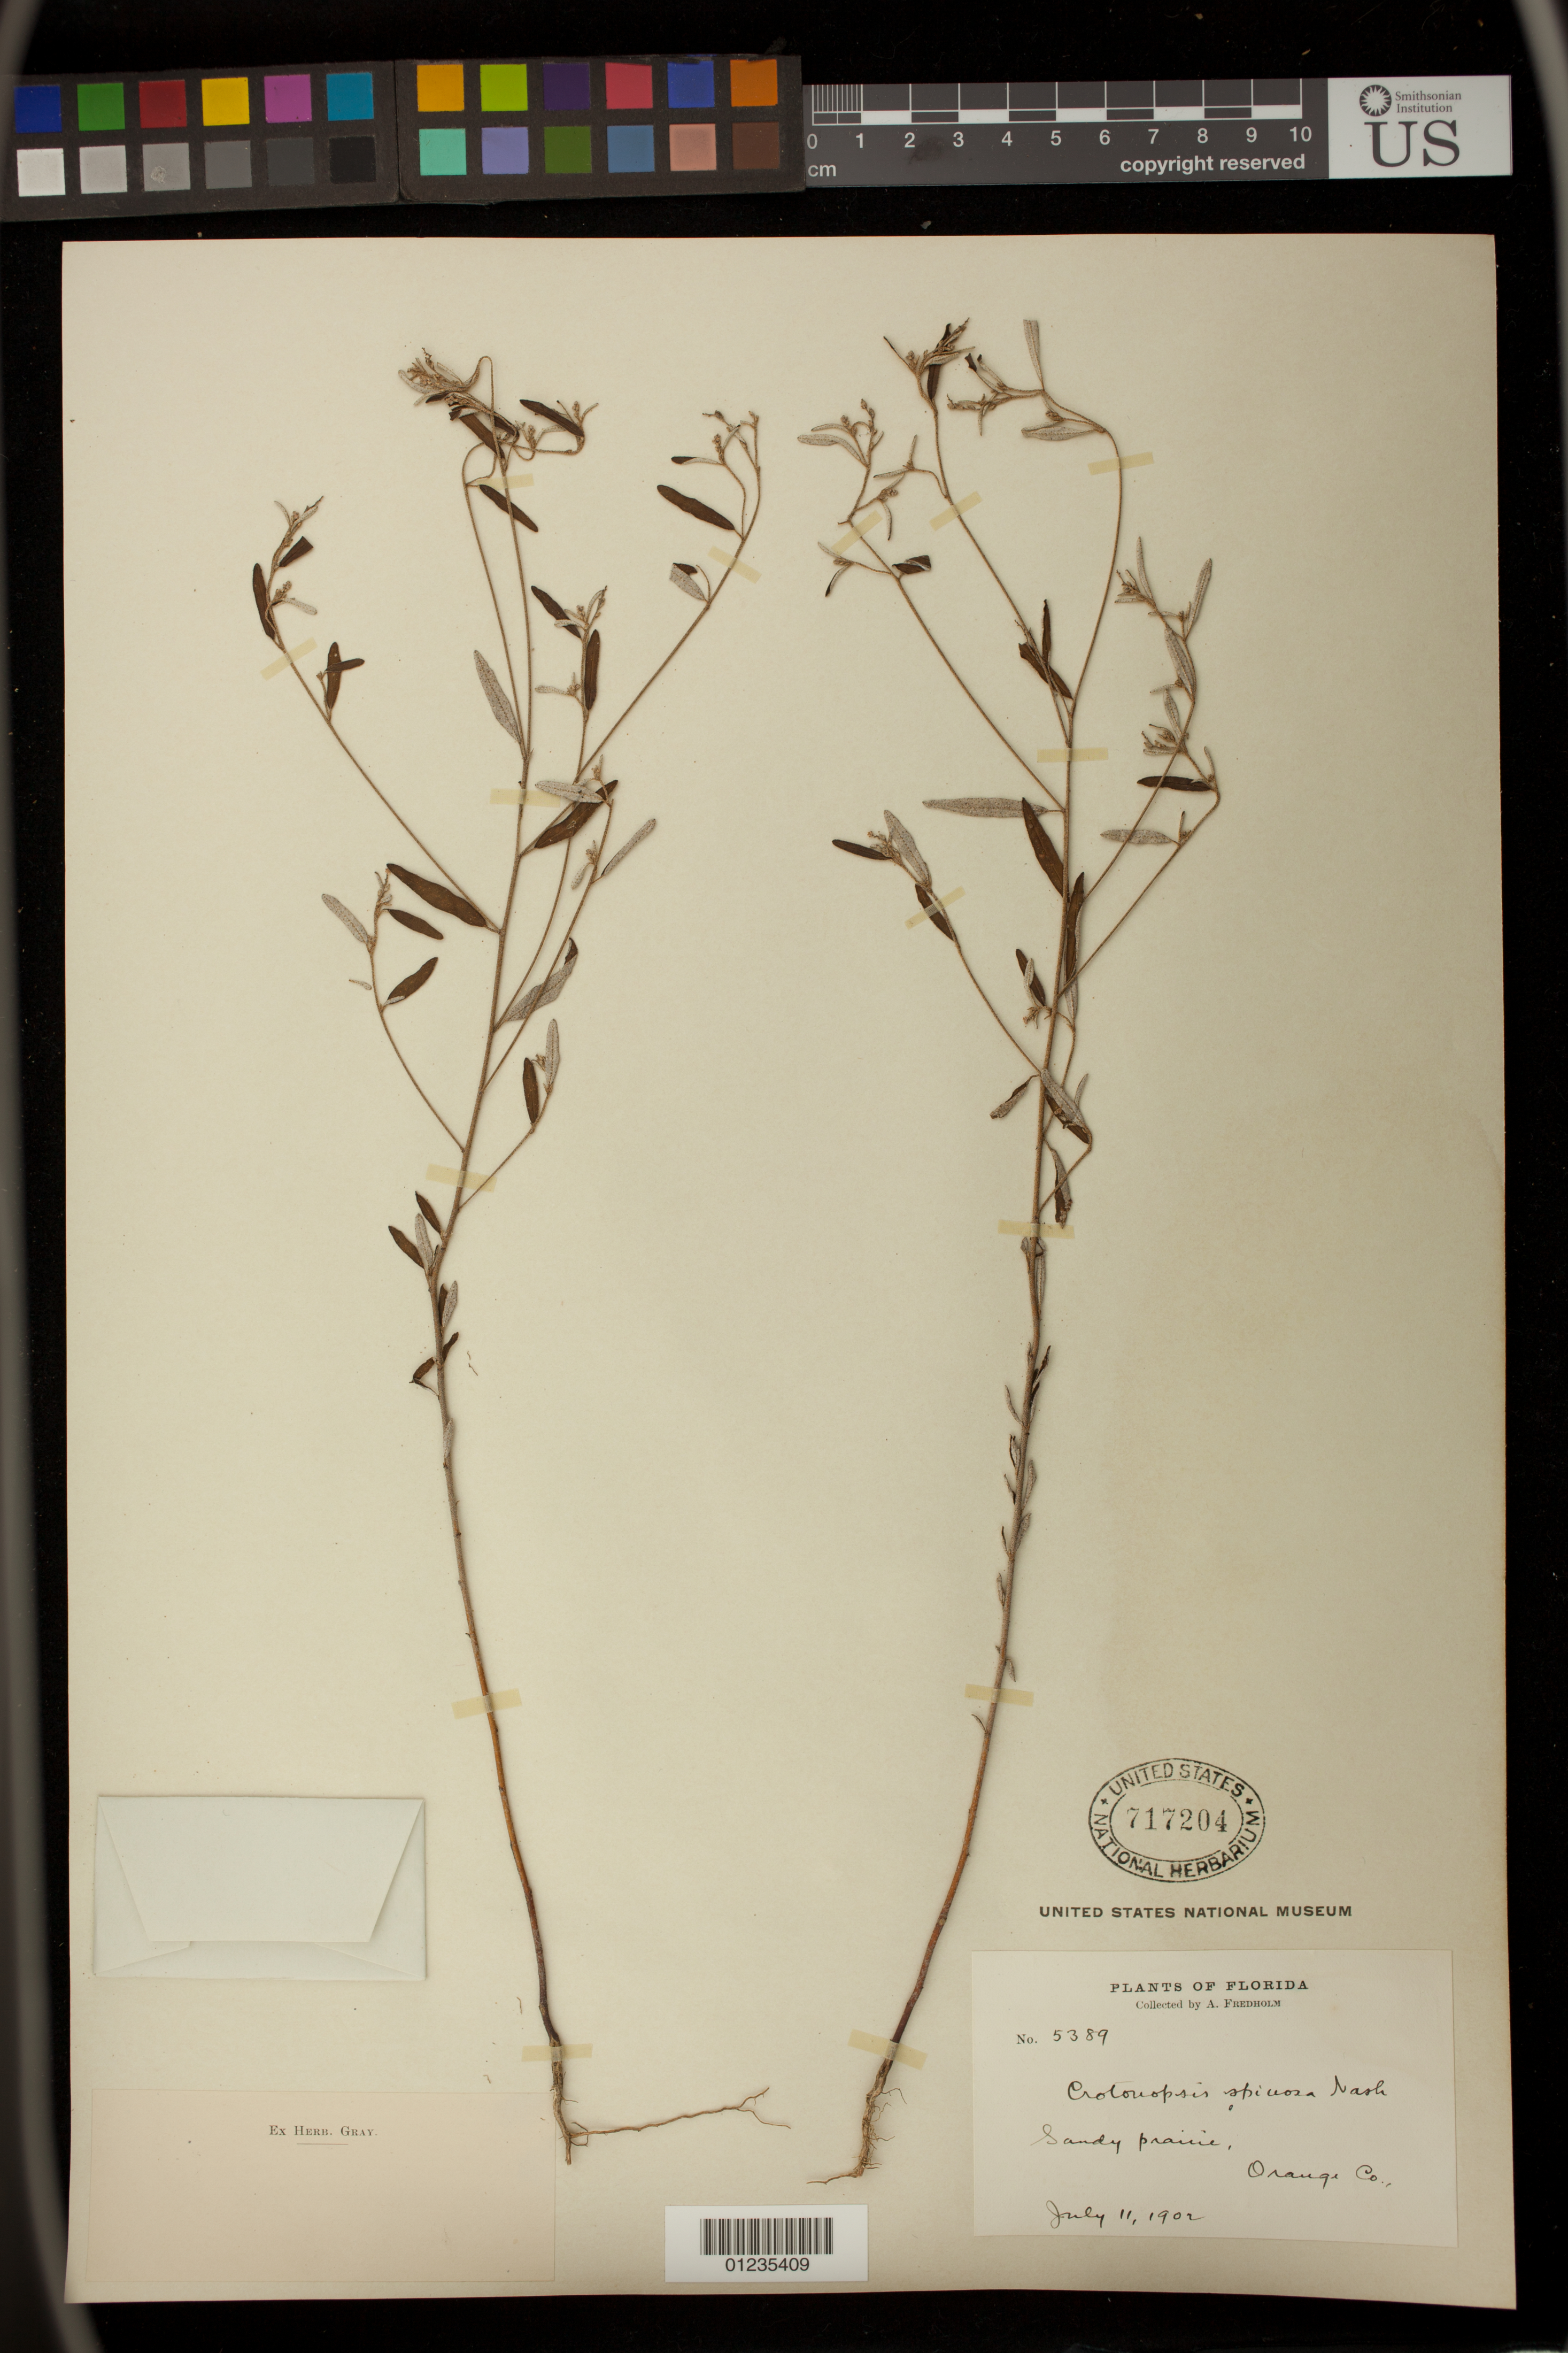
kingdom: Plantae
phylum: Tracheophyta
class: Magnoliopsida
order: Malpighiales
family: Euphorbiaceae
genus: Crotonopsis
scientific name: Crotonopsis linearis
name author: Michx.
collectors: A. Fredholm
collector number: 5389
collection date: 1902-07-11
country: United States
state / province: Florida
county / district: Orange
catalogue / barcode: US 717204